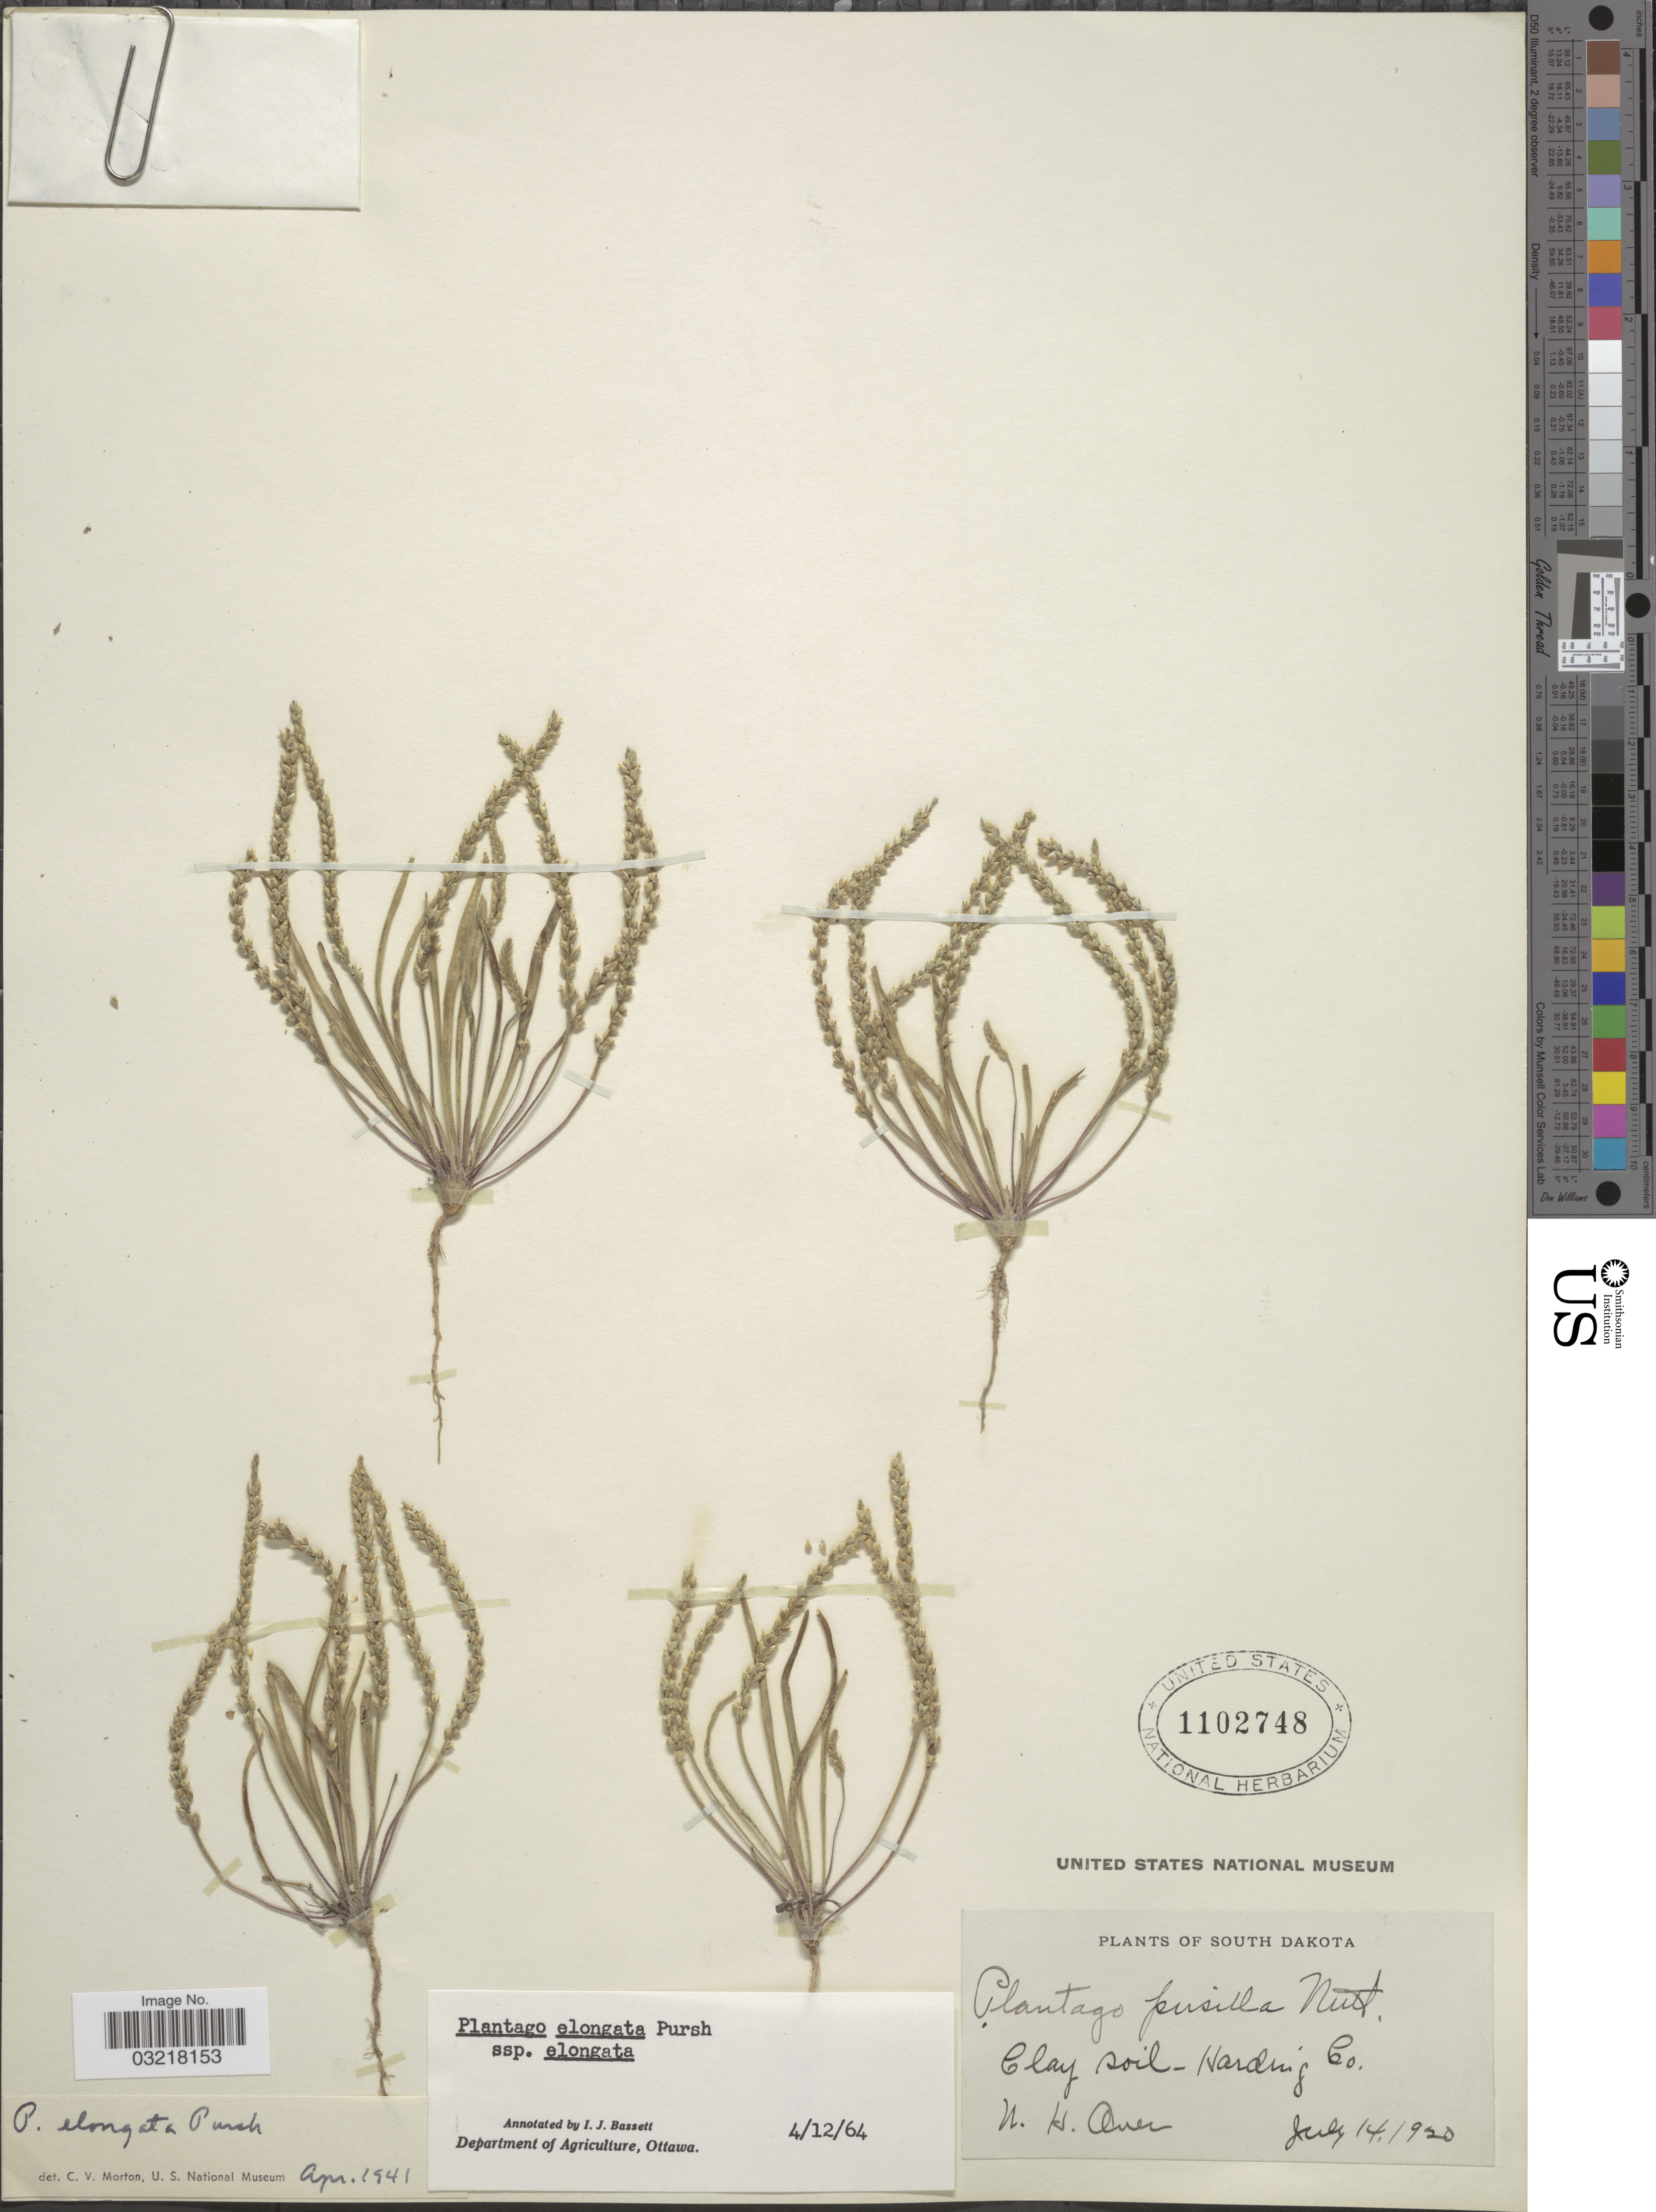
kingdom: Plantae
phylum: Tracheophyta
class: Magnoliopsida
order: Lamiales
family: Plantaginaceae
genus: Plantago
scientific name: Plantago elongata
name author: Pursh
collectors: W. Over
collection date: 1920-07-14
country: United States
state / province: South Dakota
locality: Clay soil - Harding Co.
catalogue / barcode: US 1102748